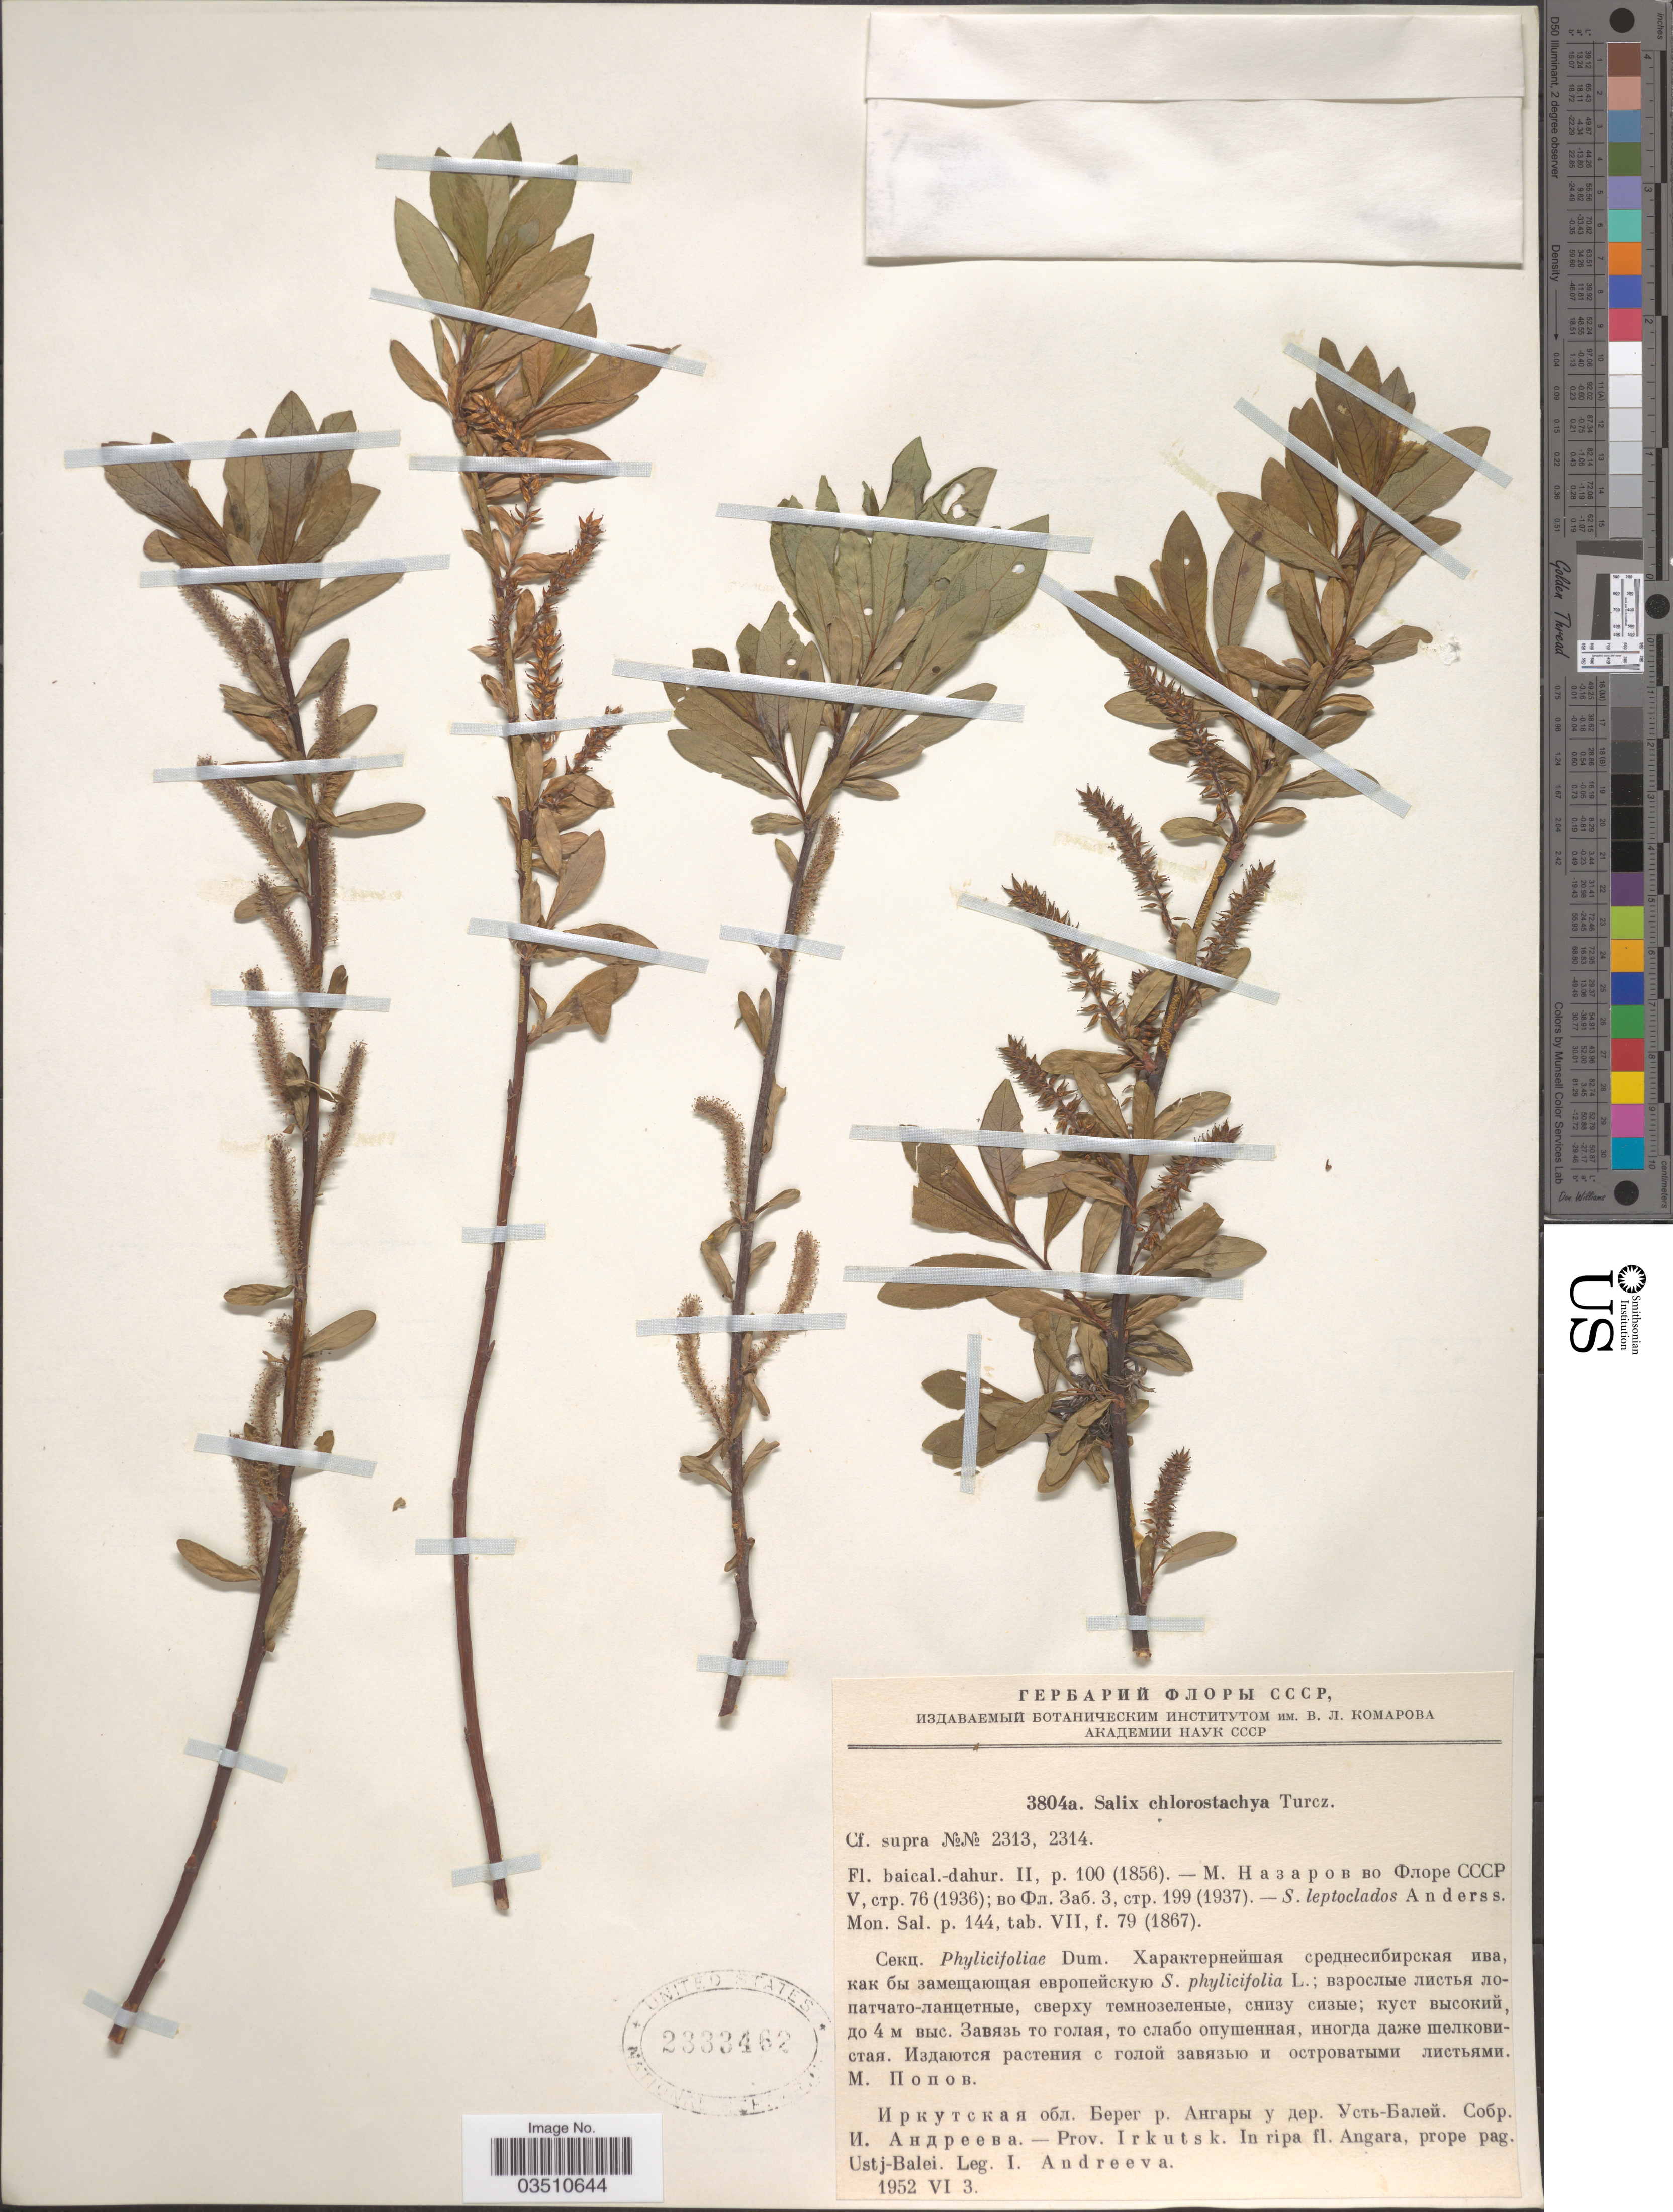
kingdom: Plantae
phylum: Tracheophyta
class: Magnoliopsida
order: Malpighiales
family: Salicaceae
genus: Salix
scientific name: Salix chlorostachya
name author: Turcz.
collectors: I. Andreeva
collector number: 3804a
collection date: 1952-06-03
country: Russian Federation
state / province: Irkutsk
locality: In ripa fl. Angara, prope pag. Ustj-Balei.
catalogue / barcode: US 2333462